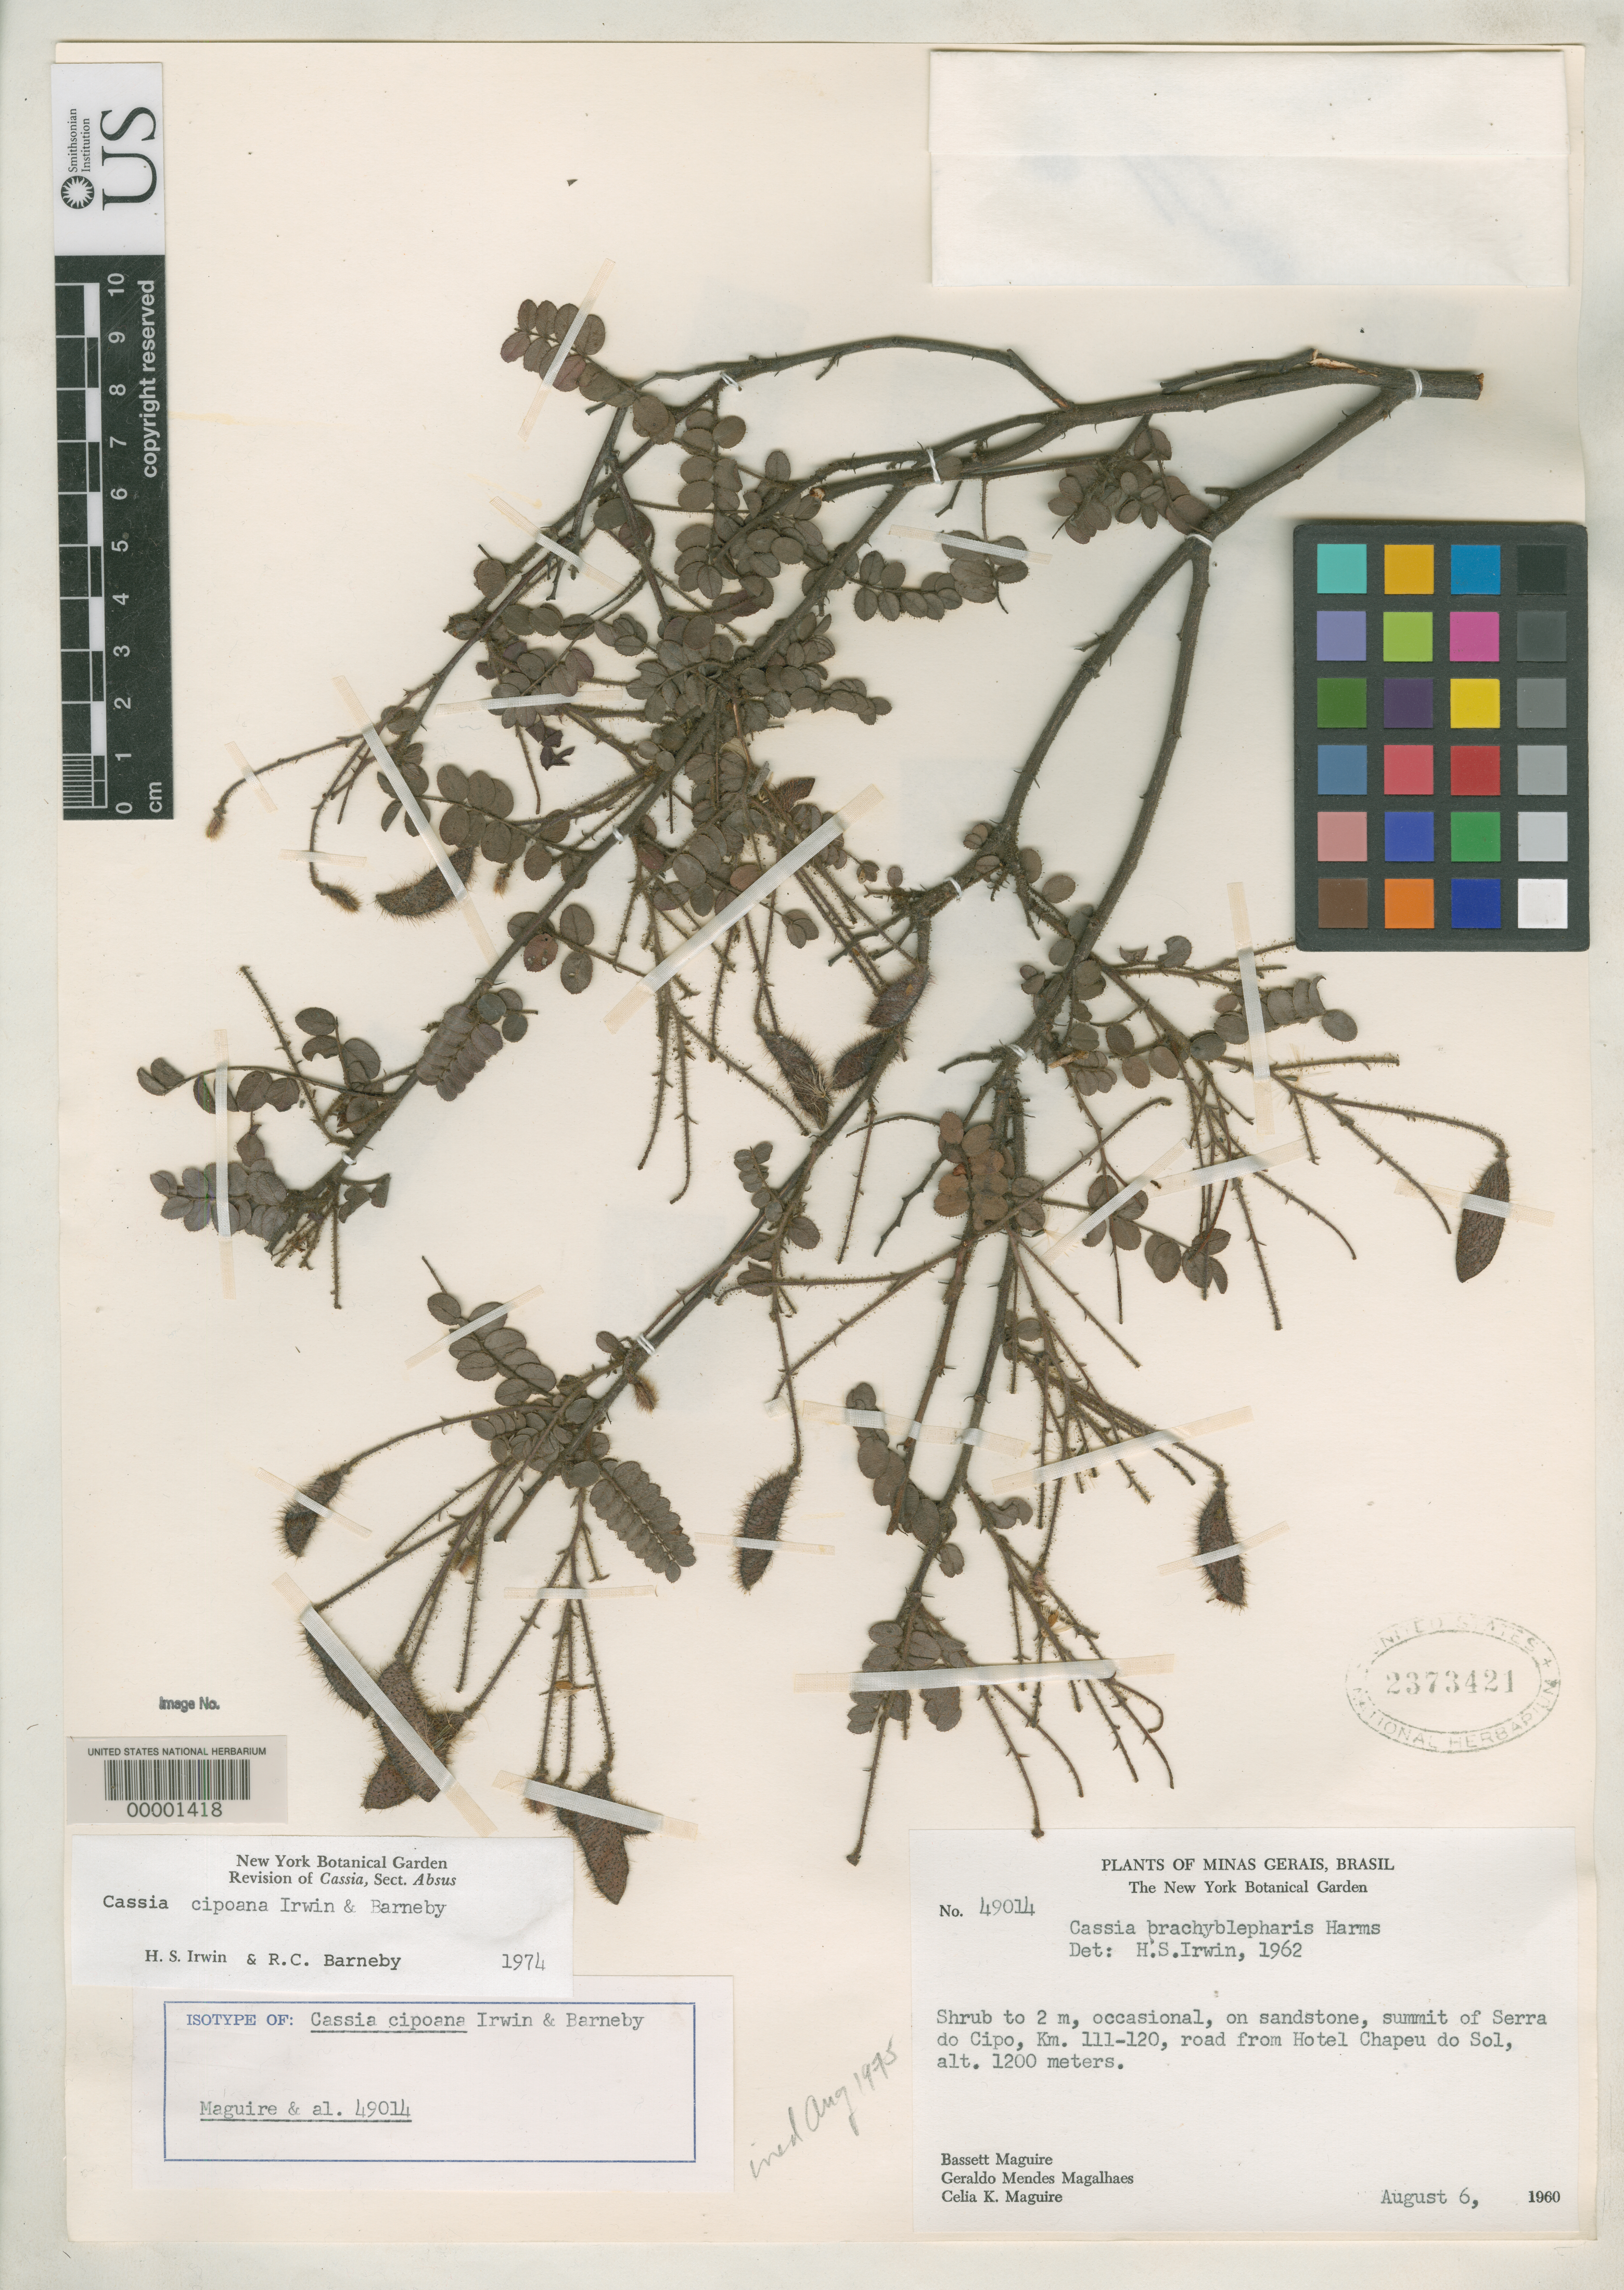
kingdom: Plantae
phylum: Tracheophyta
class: Magnoliopsida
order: Fabales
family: Fabaceae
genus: Cassia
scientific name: Cassia cipoana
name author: H.S. Irwin & Barneby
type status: Isotype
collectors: B. Maguire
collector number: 49014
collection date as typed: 06 Aug 1960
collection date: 1960-08-06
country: Brazil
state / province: Minas Gerais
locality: Summit of Serra do Cipo.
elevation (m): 1200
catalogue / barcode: US 2373421